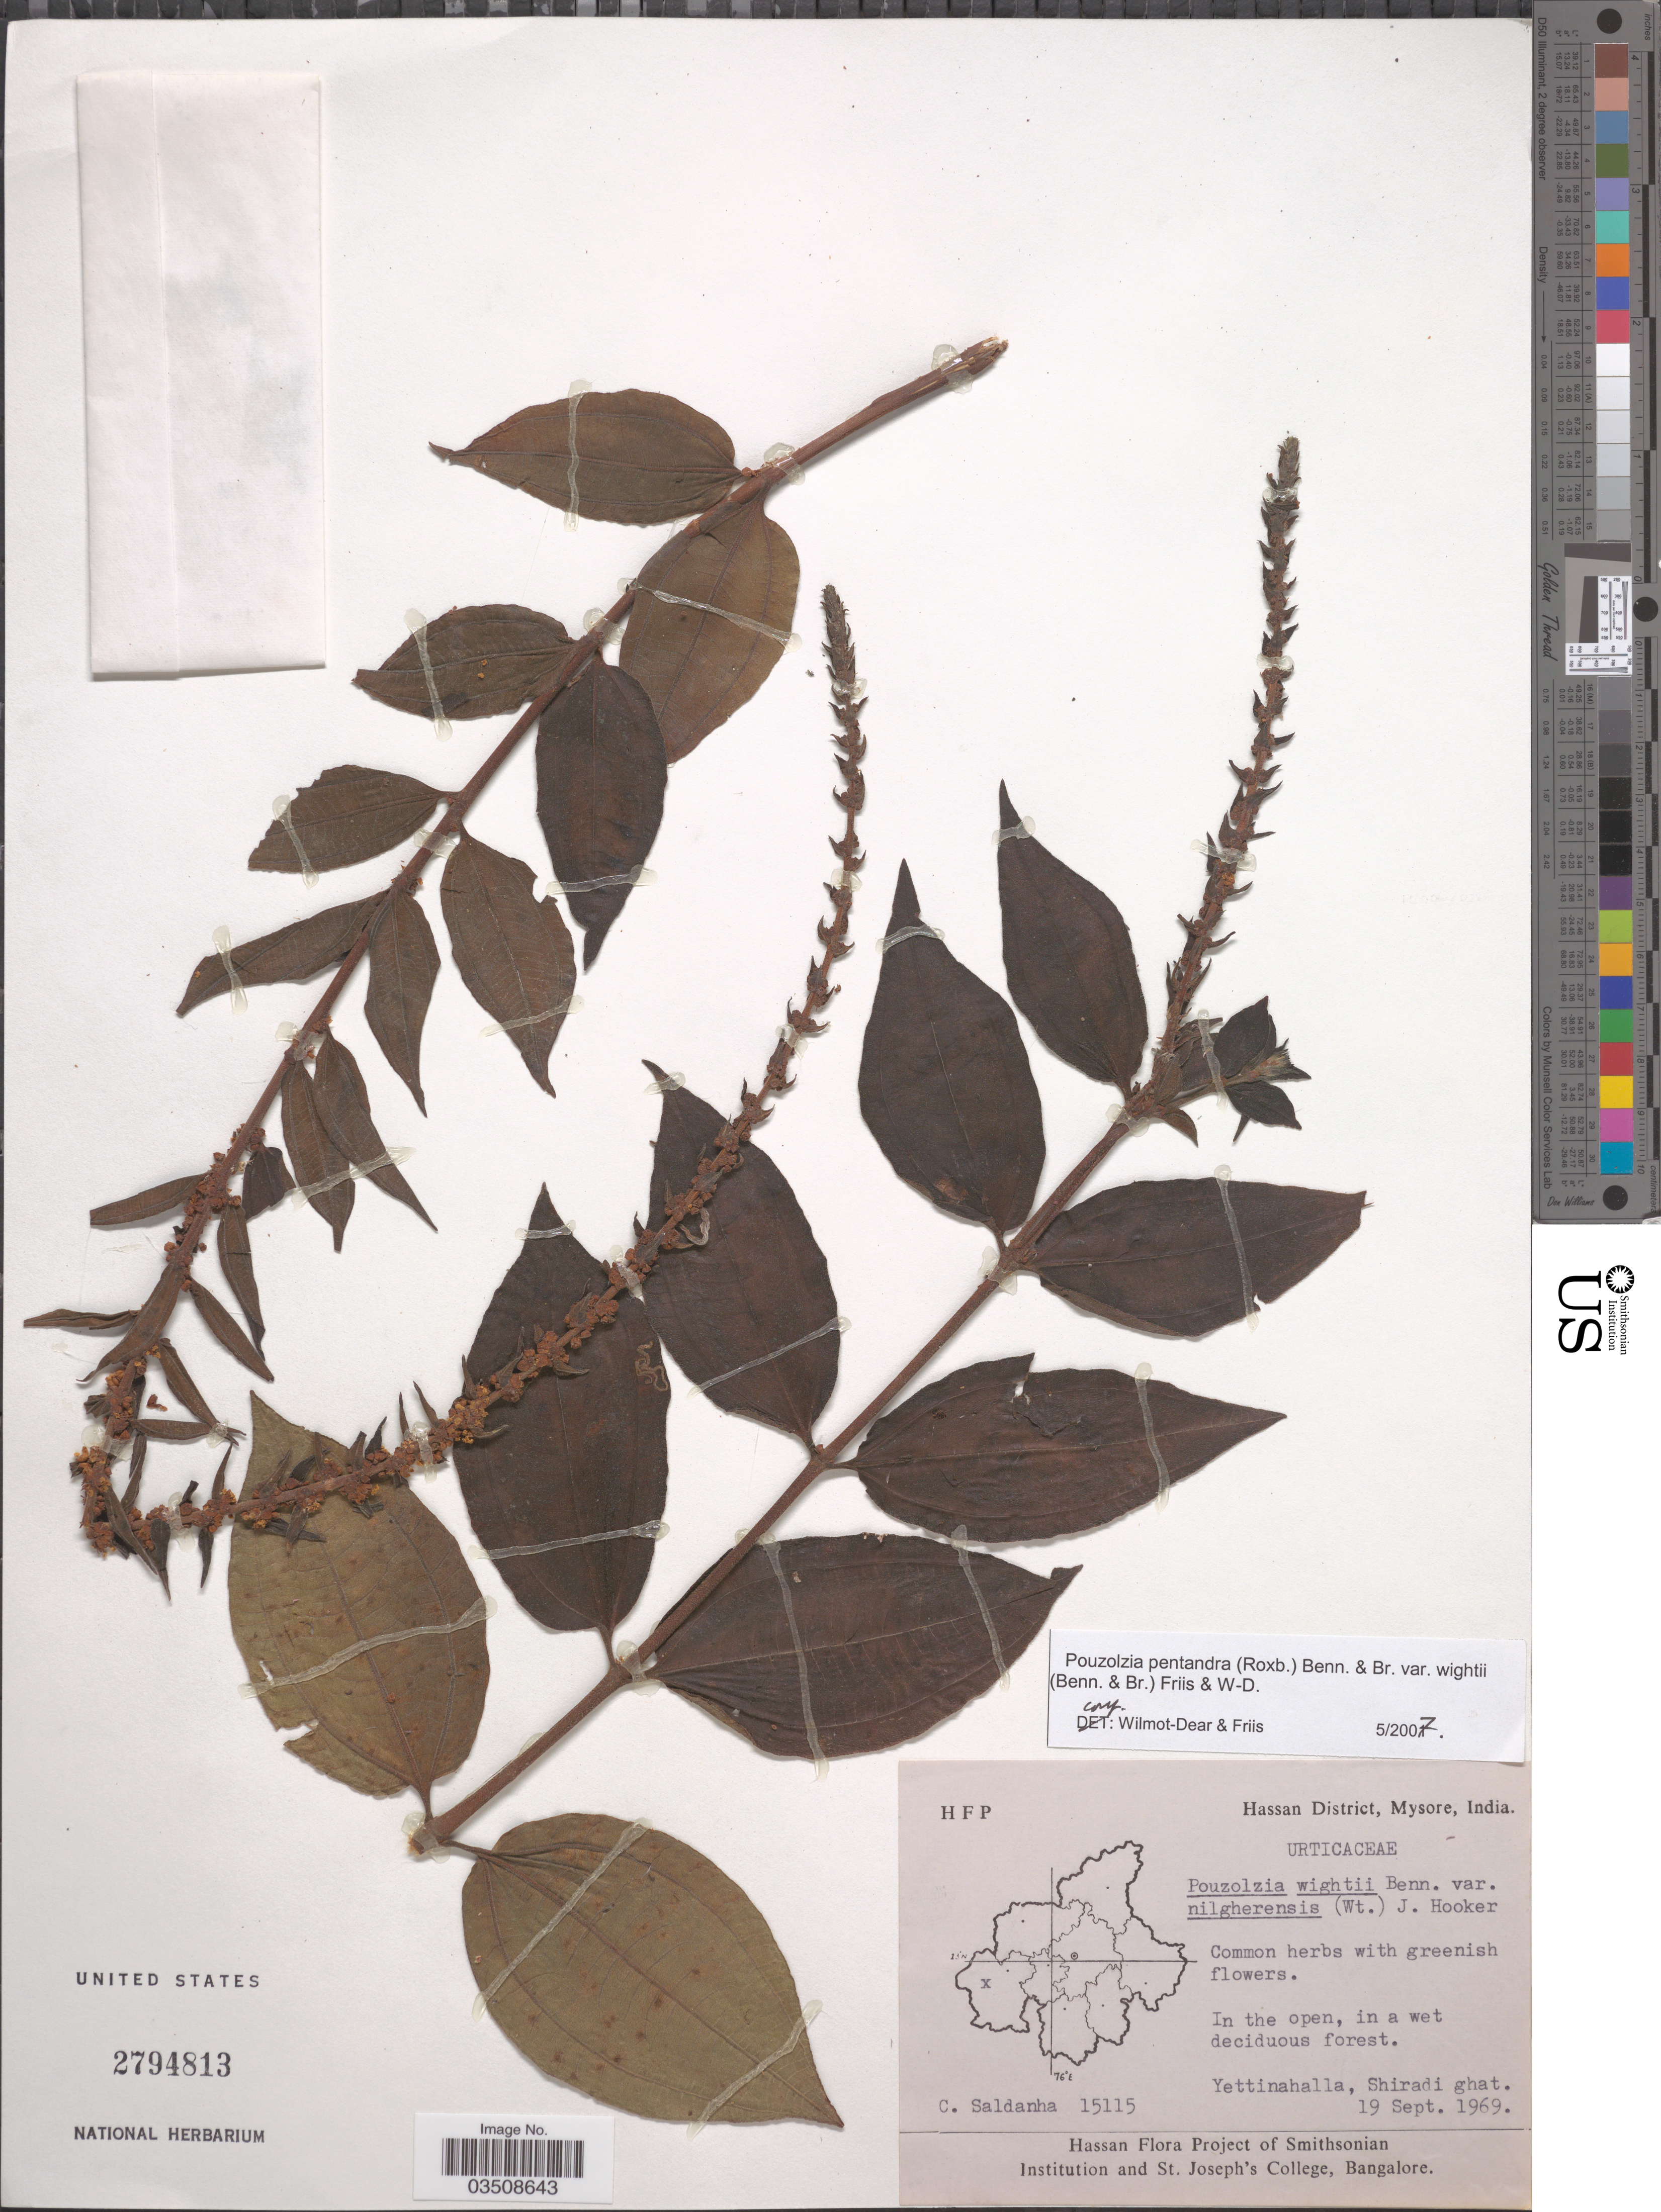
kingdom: Plantae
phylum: Tracheophyta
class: Magnoliopsida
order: Rosales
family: Urticaceae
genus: Gonostegia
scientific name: Gonostegia pentandra var. wightii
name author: (Benn.) Pull. & Karupp.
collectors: C. Saldanha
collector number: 15115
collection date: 1969-09-19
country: India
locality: Hassan District, Mysore. Yettinahalla, Shiradi ghat.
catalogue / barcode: US 2794813